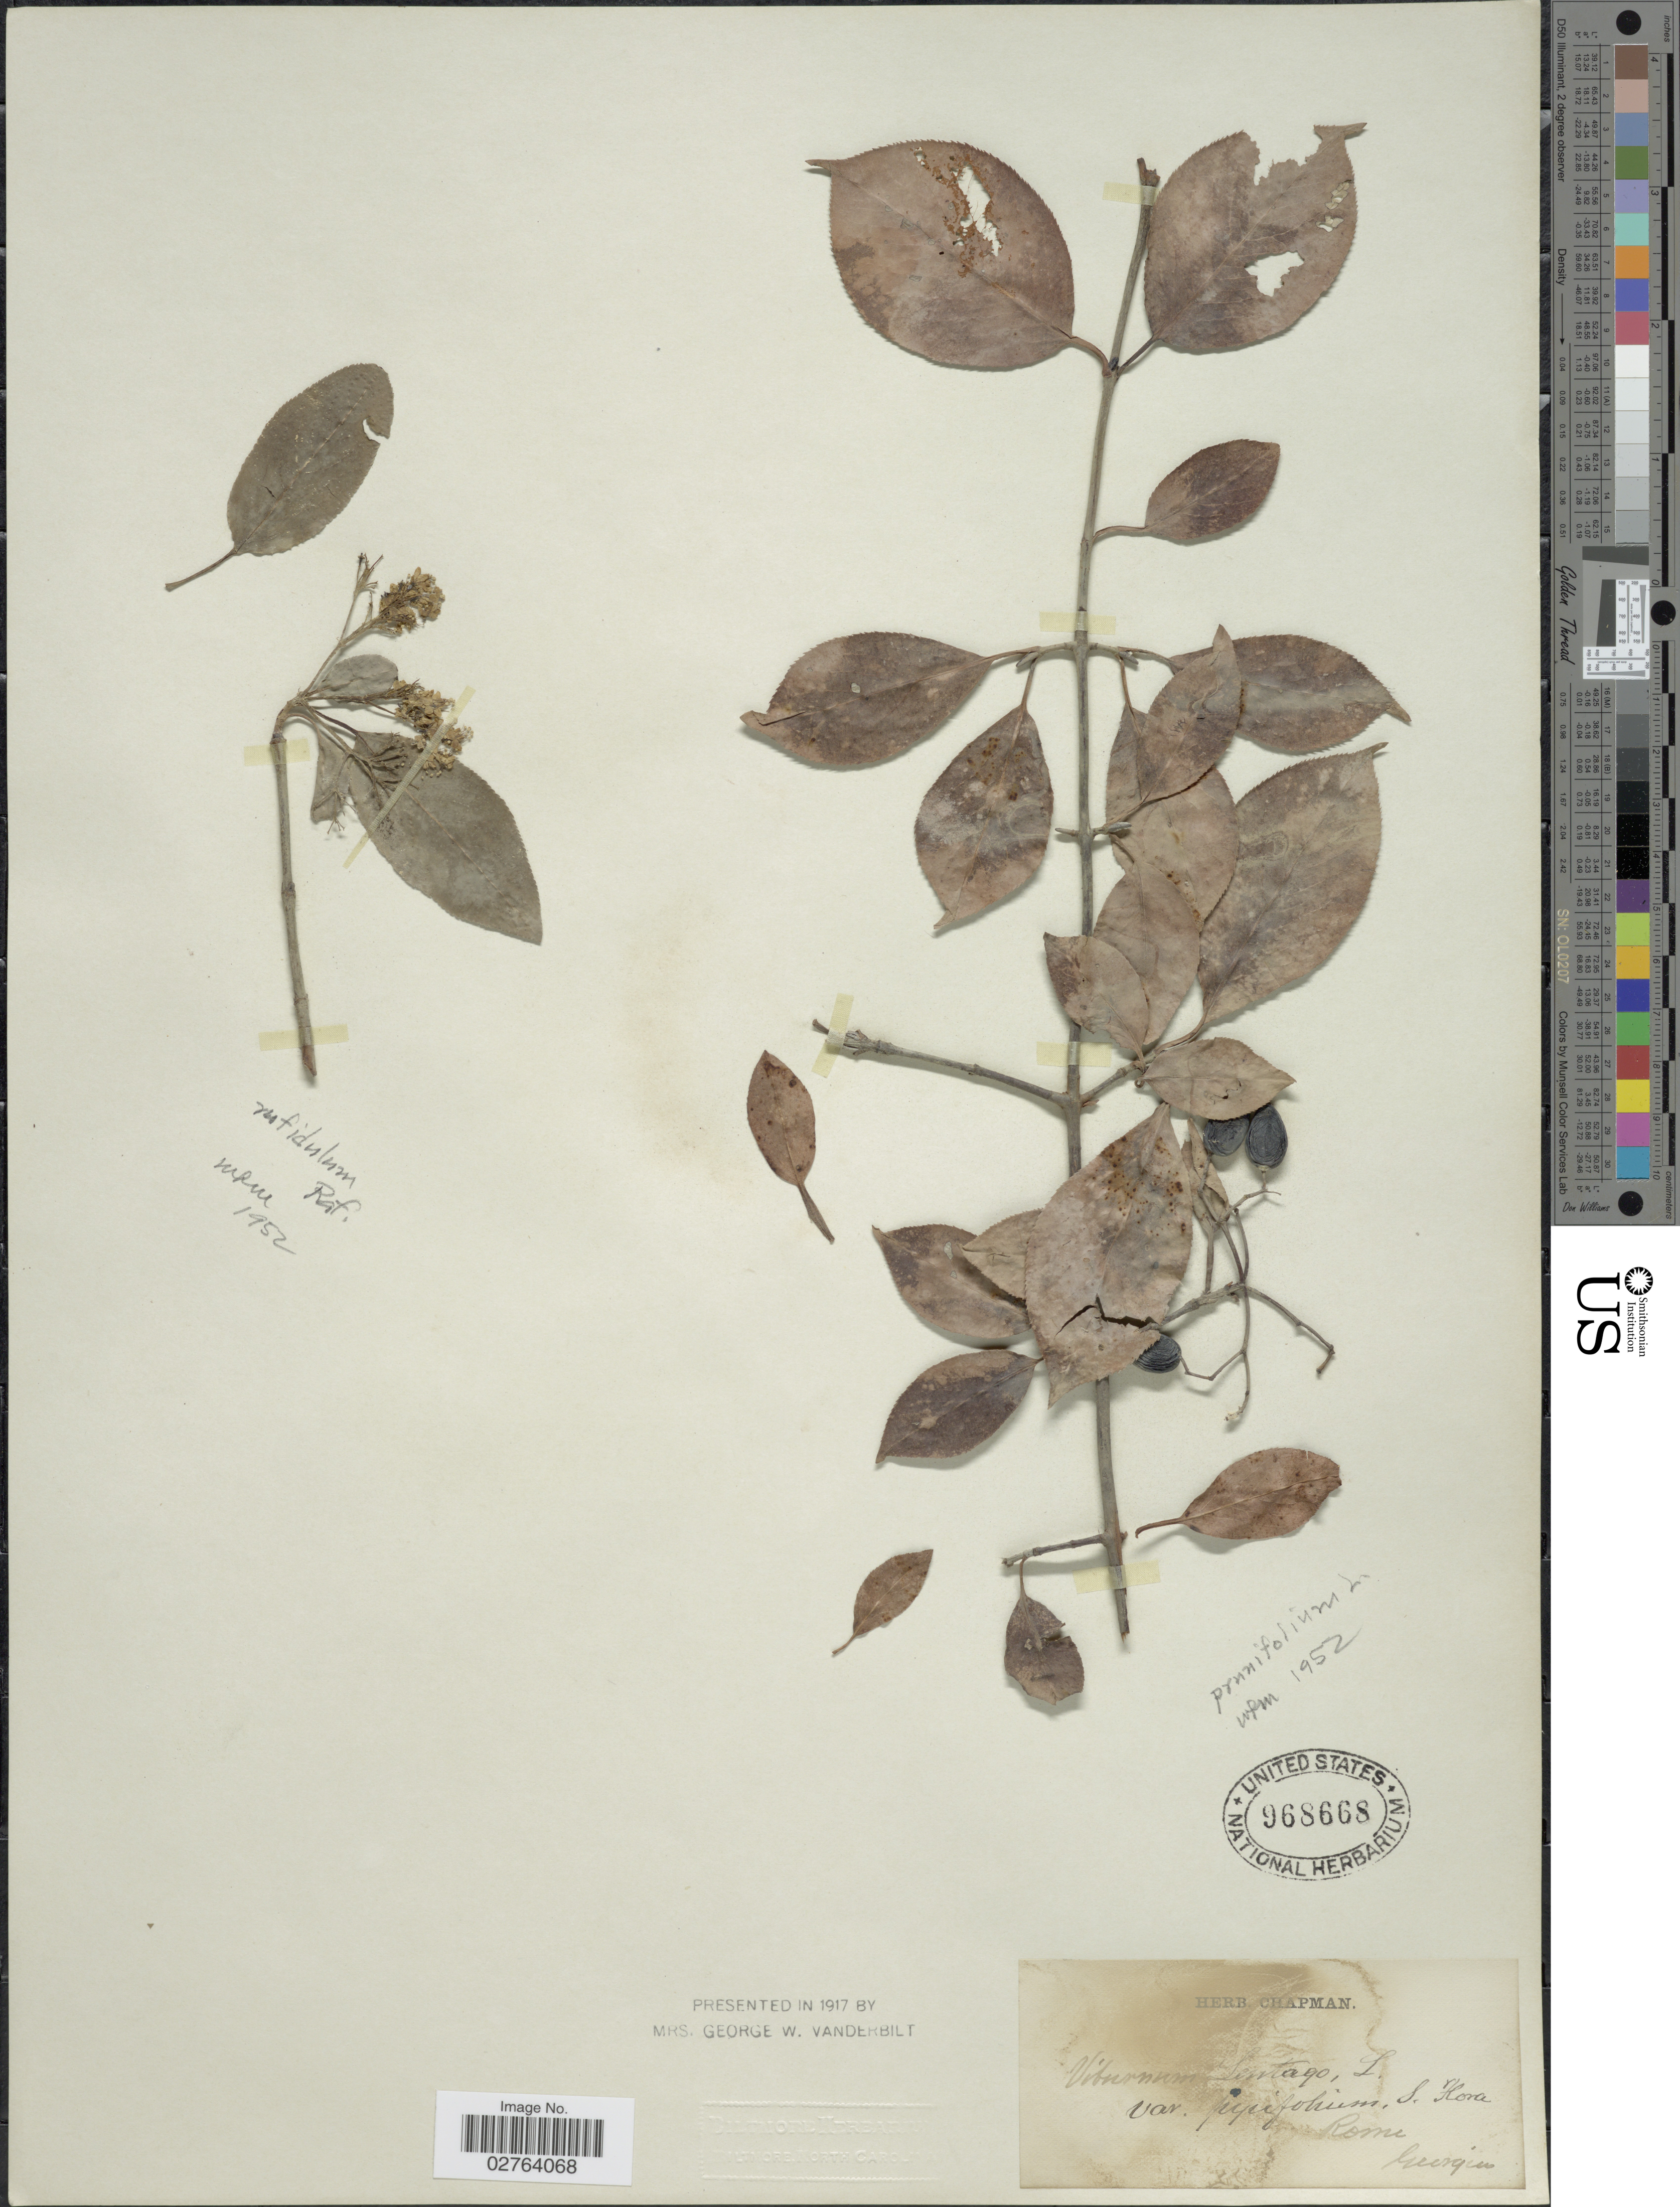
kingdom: Plantae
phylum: Tracheophyta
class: Magnoliopsida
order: Dipsacales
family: Viburnaceae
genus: Viburnum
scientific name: Viburnum prunifolium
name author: L.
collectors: ex herb. Chapman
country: United States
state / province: Georgia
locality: Rome.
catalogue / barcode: US 968668